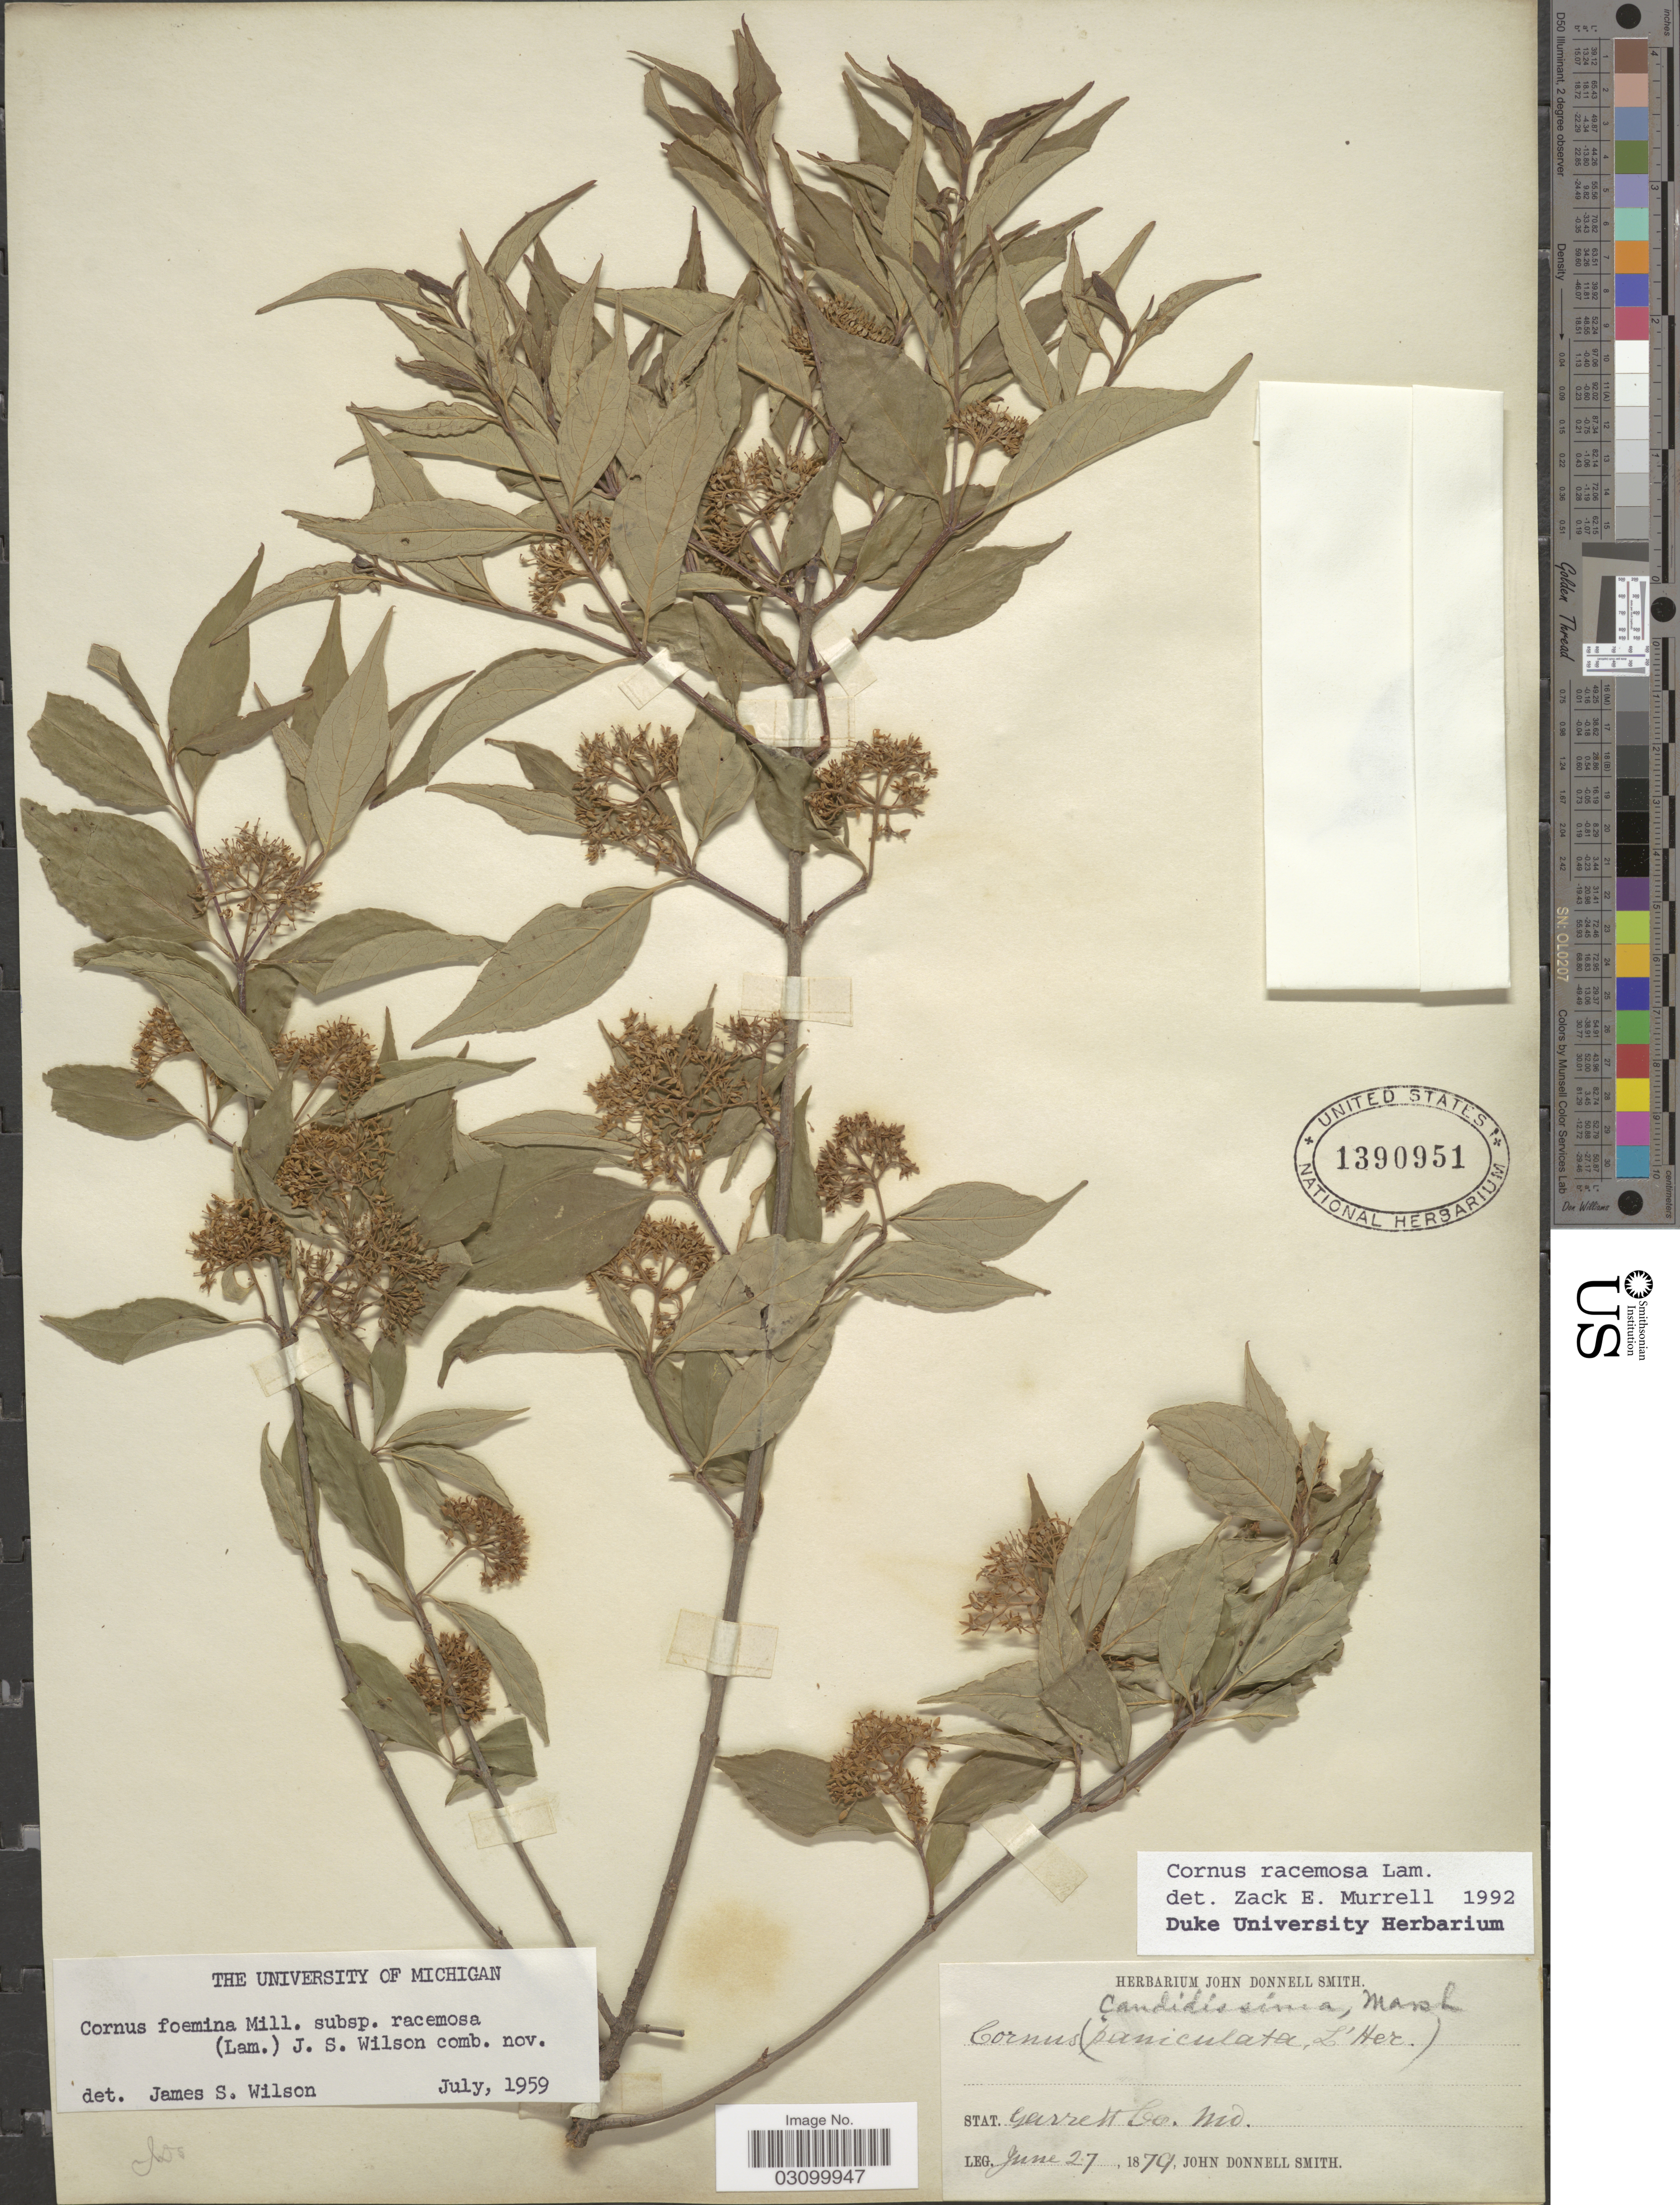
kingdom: Plantae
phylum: Tracheophyta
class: Magnoliopsida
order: Cornales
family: Cornaceae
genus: Cornus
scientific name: Cornus racemosa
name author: Lam.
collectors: J. Donnell Smith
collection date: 1879-06-27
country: United States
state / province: Maryland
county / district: Garrett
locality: Garrett Co.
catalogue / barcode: US 1390951